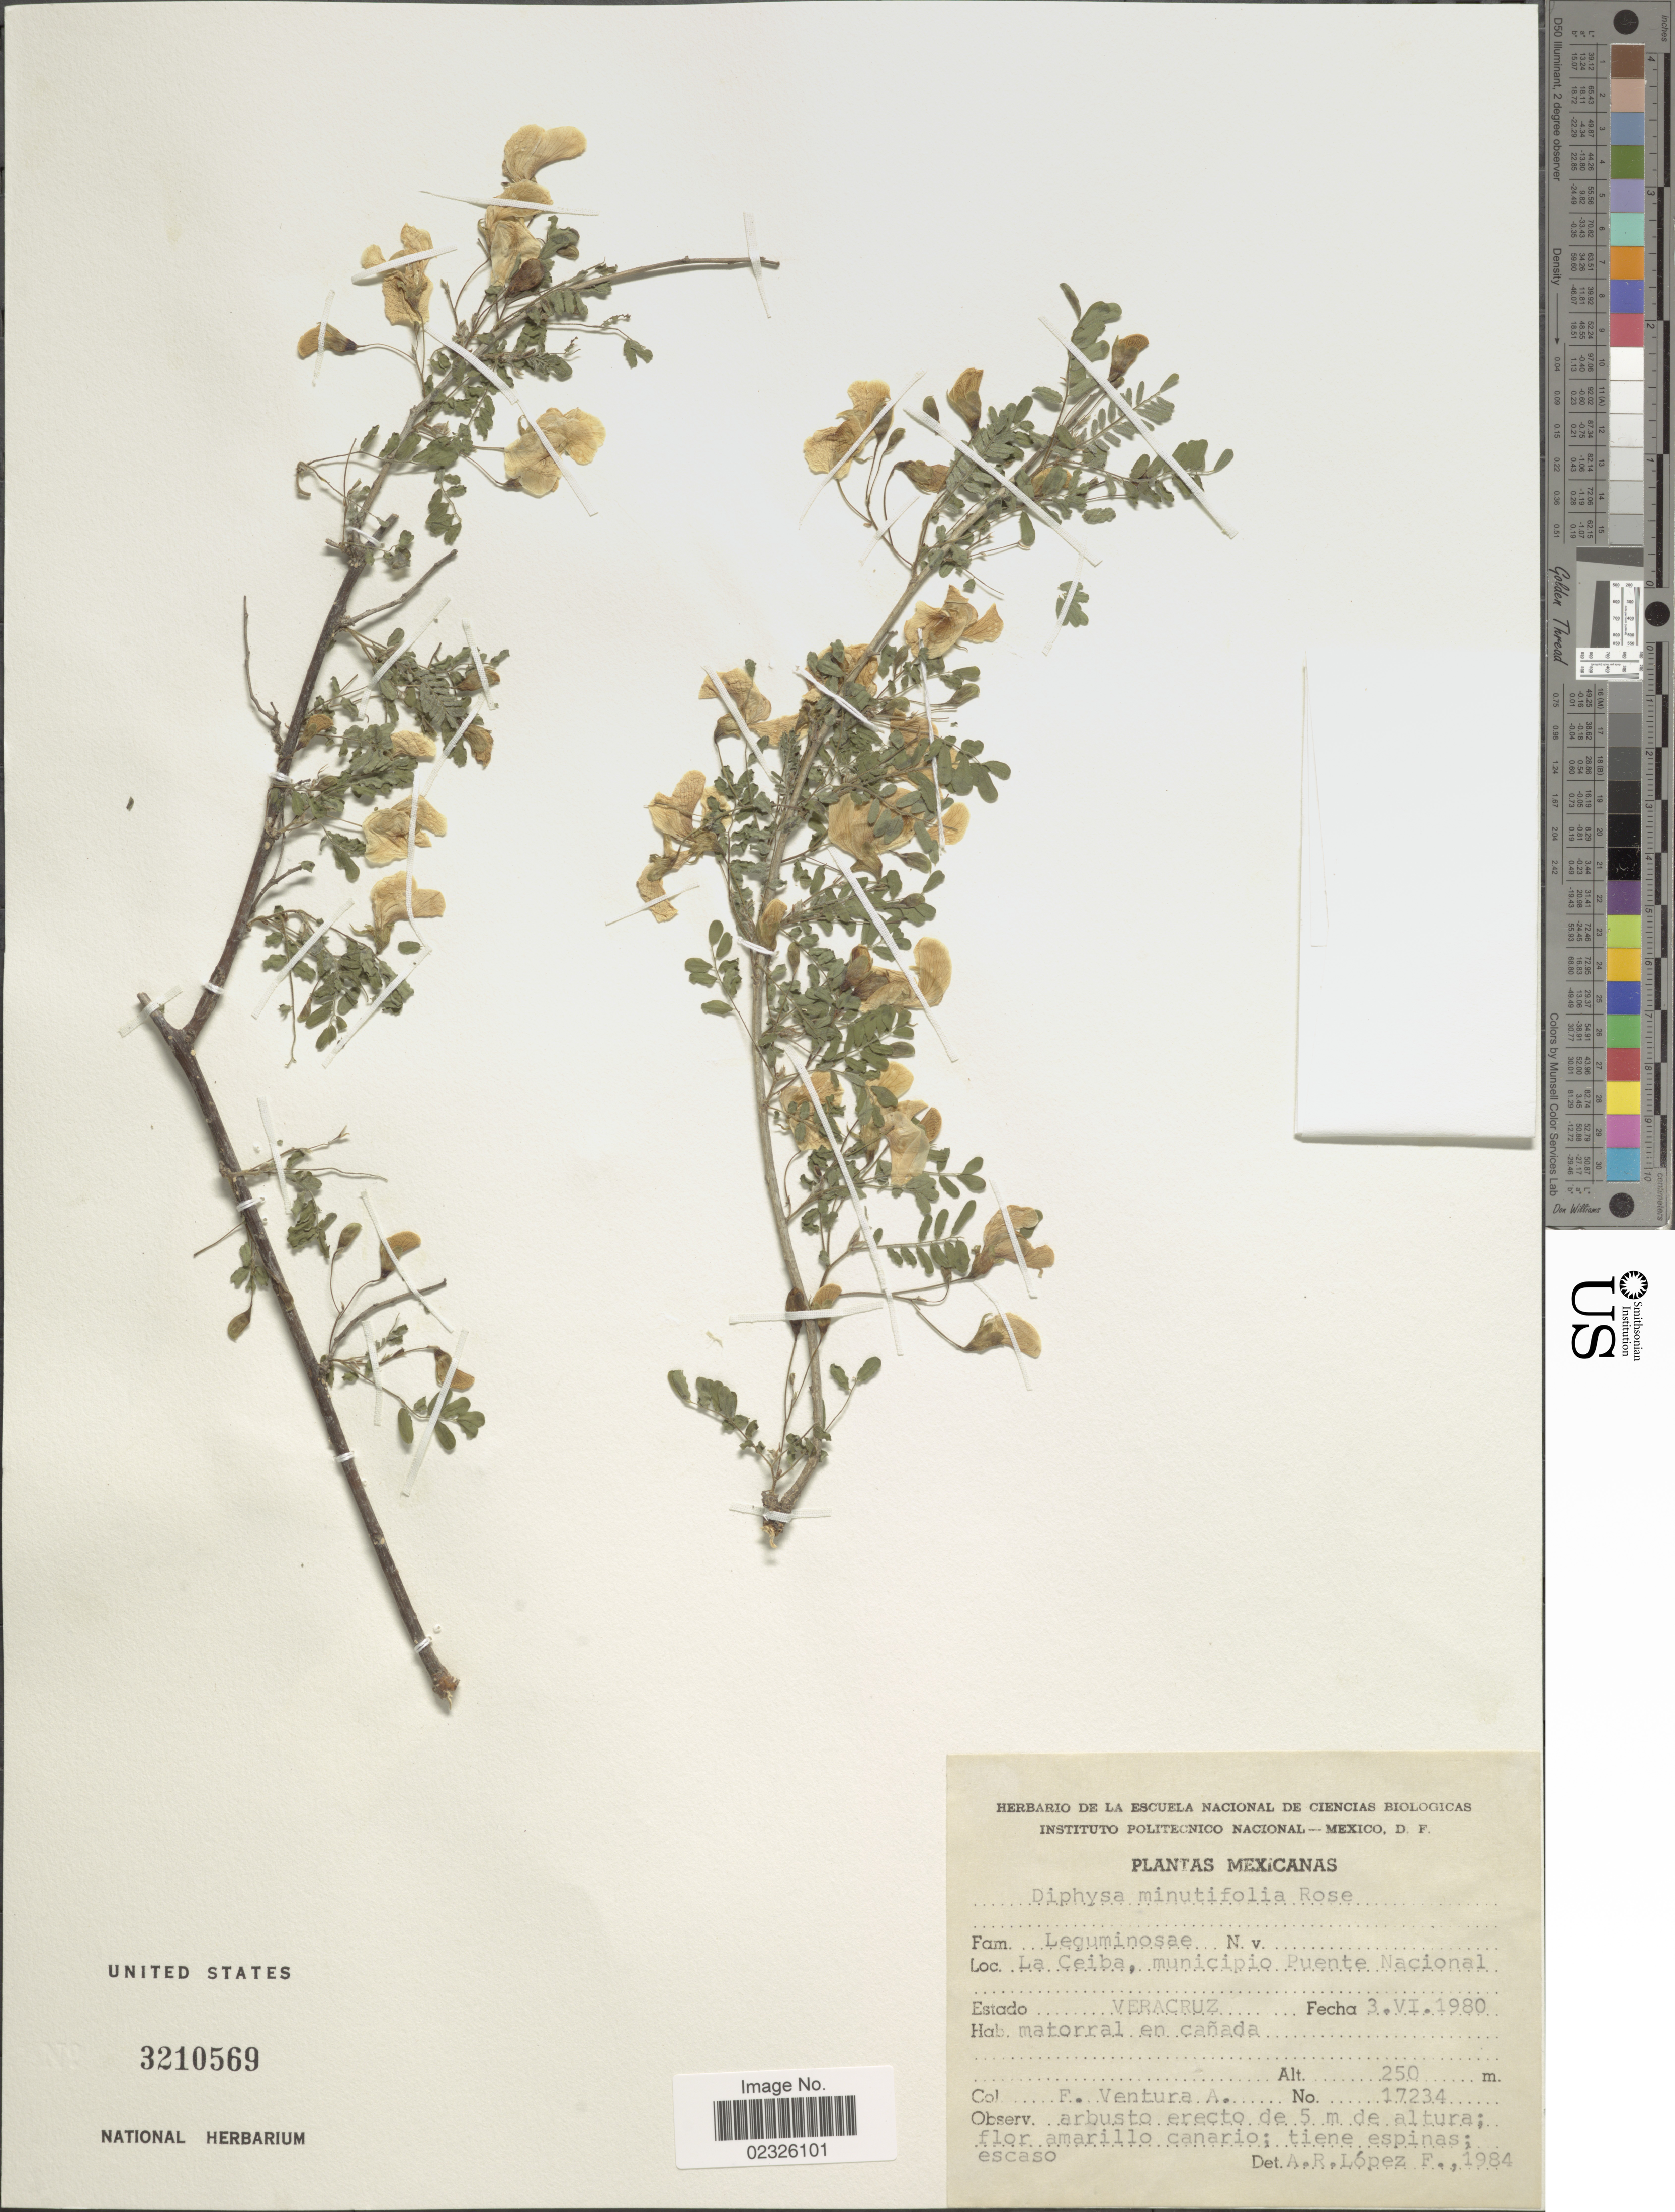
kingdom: Plantae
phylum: Tracheophyta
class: Magnoliopsida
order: Fabales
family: Fabaceae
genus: Diphysa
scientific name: Diphysa minutifolia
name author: Rose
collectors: F. Ventura A.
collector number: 17234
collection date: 1980-06-03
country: Mexico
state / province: Veracruz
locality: Esatdo Veracruz, La Ceiba, municipio Puente Nacional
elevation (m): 250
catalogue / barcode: US 3210569